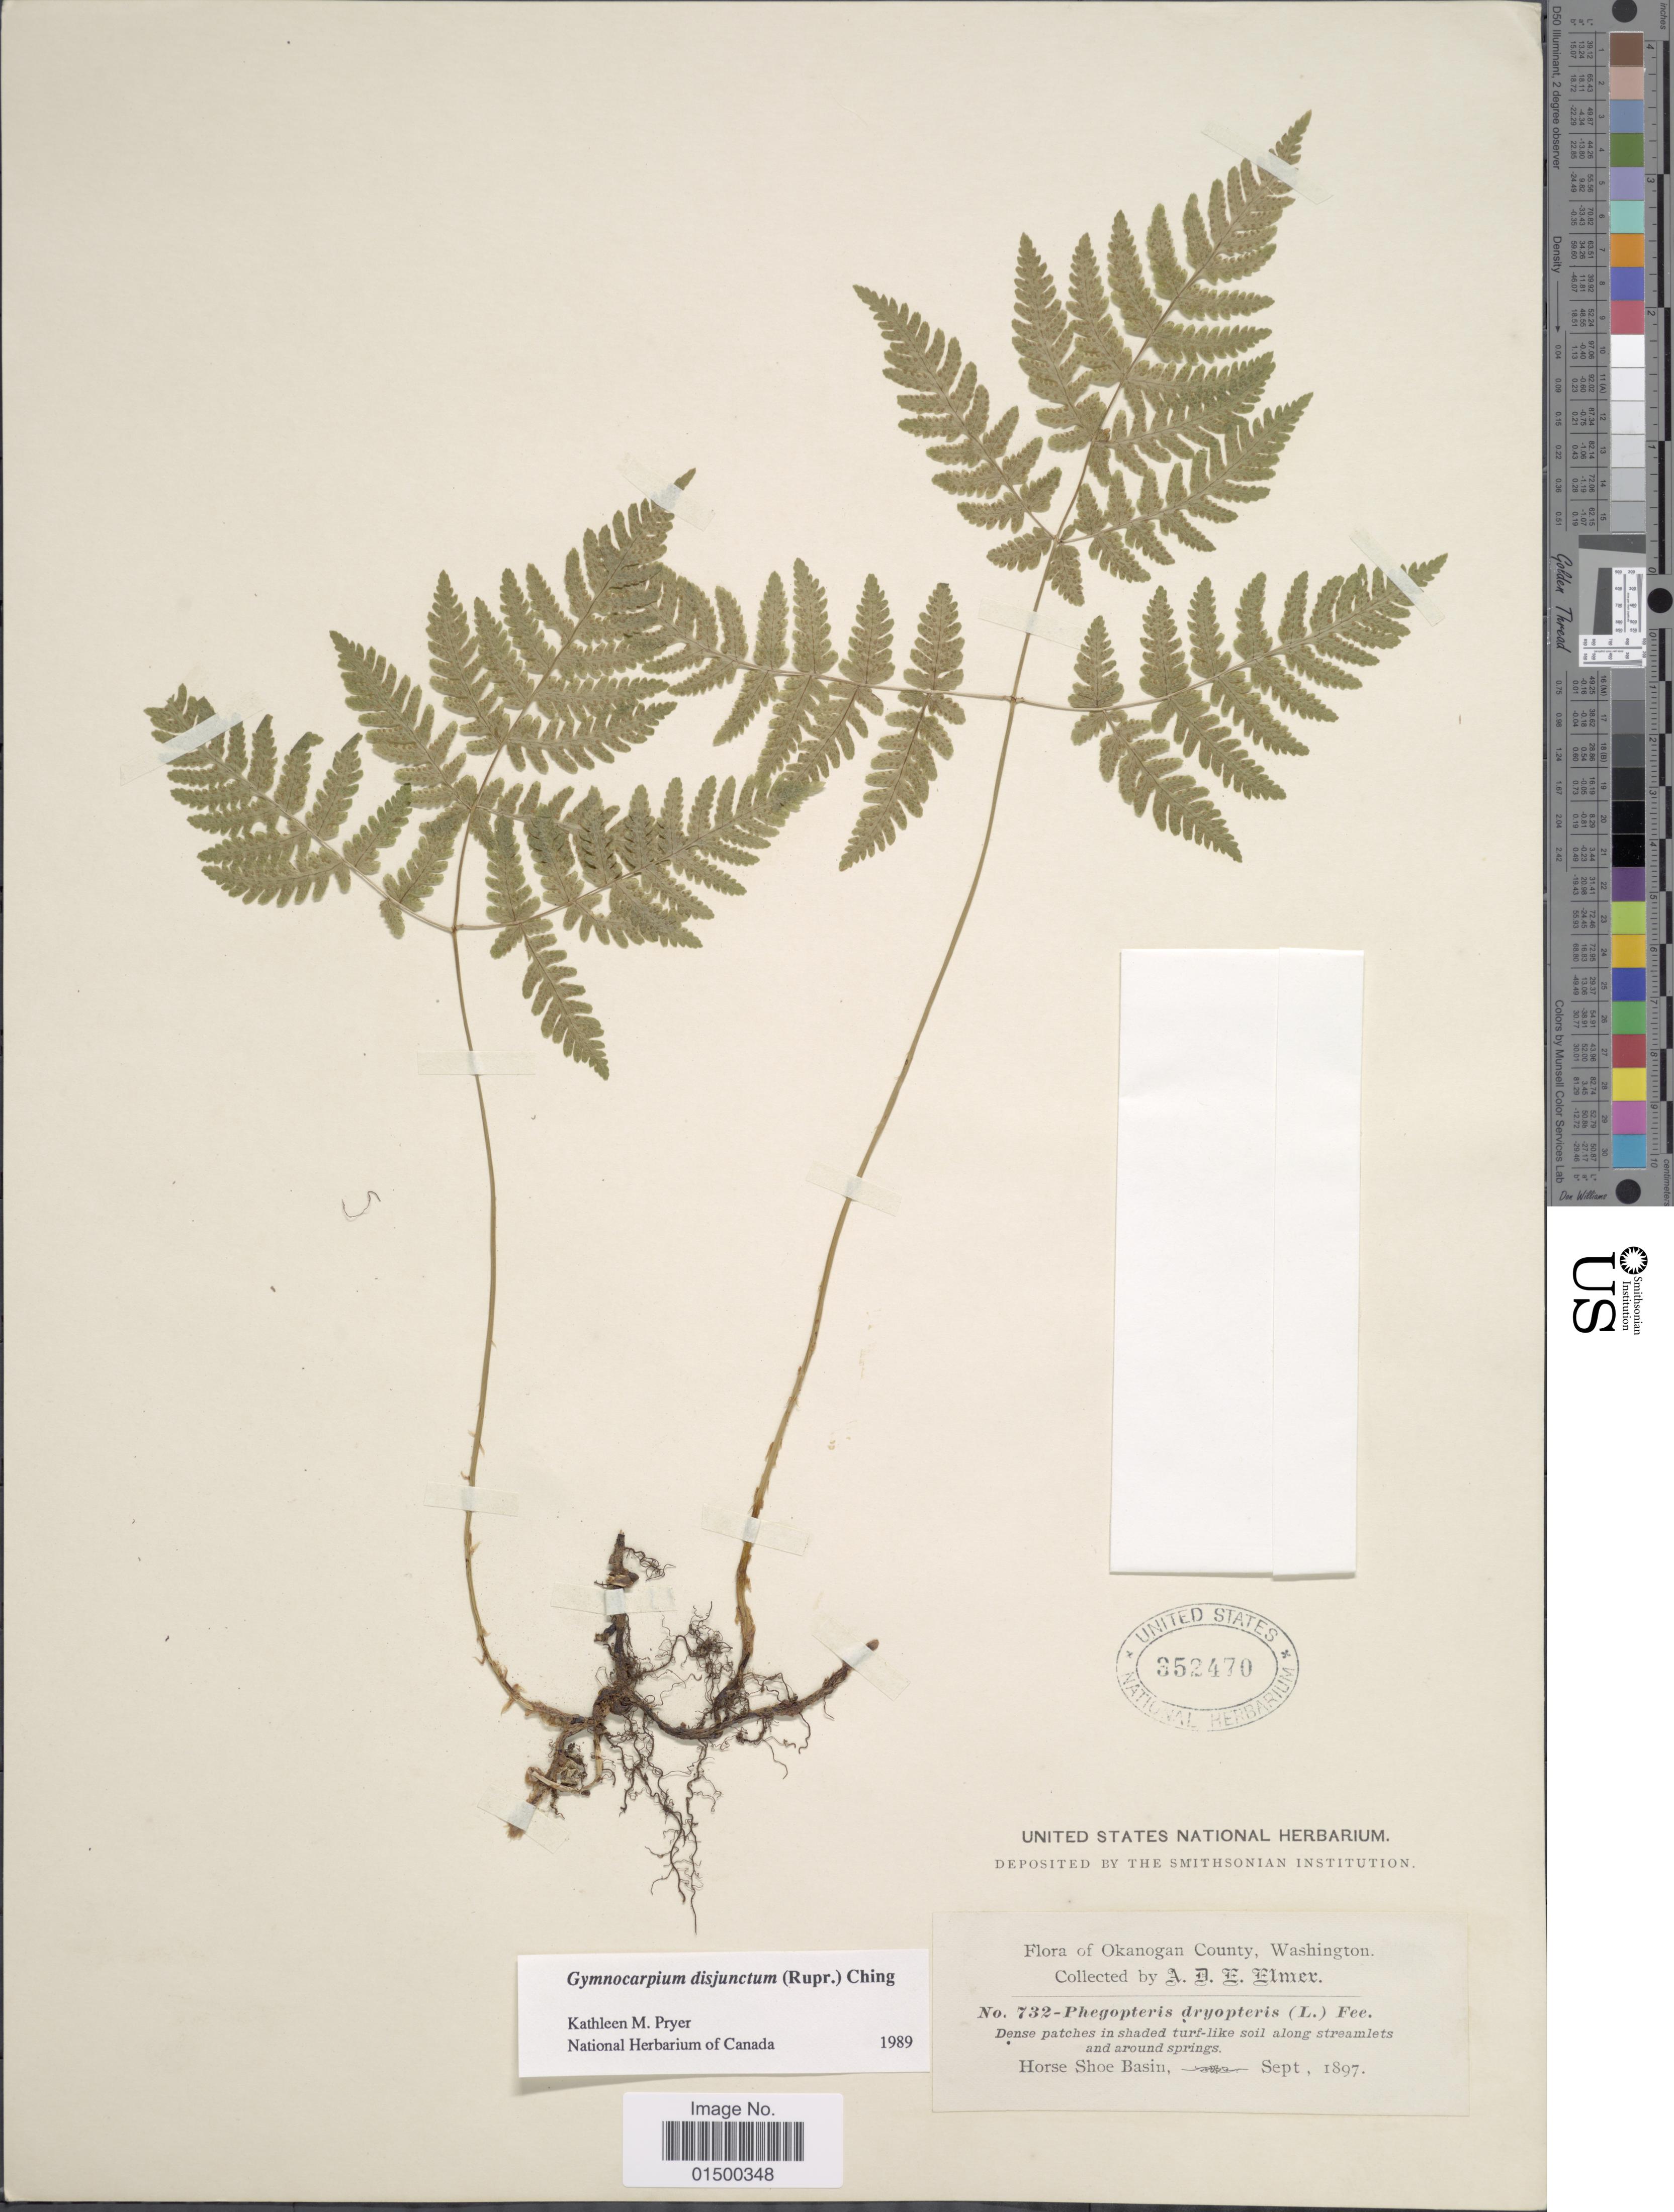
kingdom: Plantae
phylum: Tracheophyta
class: Polypodiopsida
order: Polypodiales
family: Cystopteridaceae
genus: Gymnocarpium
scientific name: Gymnocarpium disjunctum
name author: (Rupr.) Ching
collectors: A. D. E. Elmer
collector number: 732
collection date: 1897-09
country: United States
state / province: Washington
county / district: Okanogan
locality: Horse Shoe Basin, Okanogan County, Washington.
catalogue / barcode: US 352470